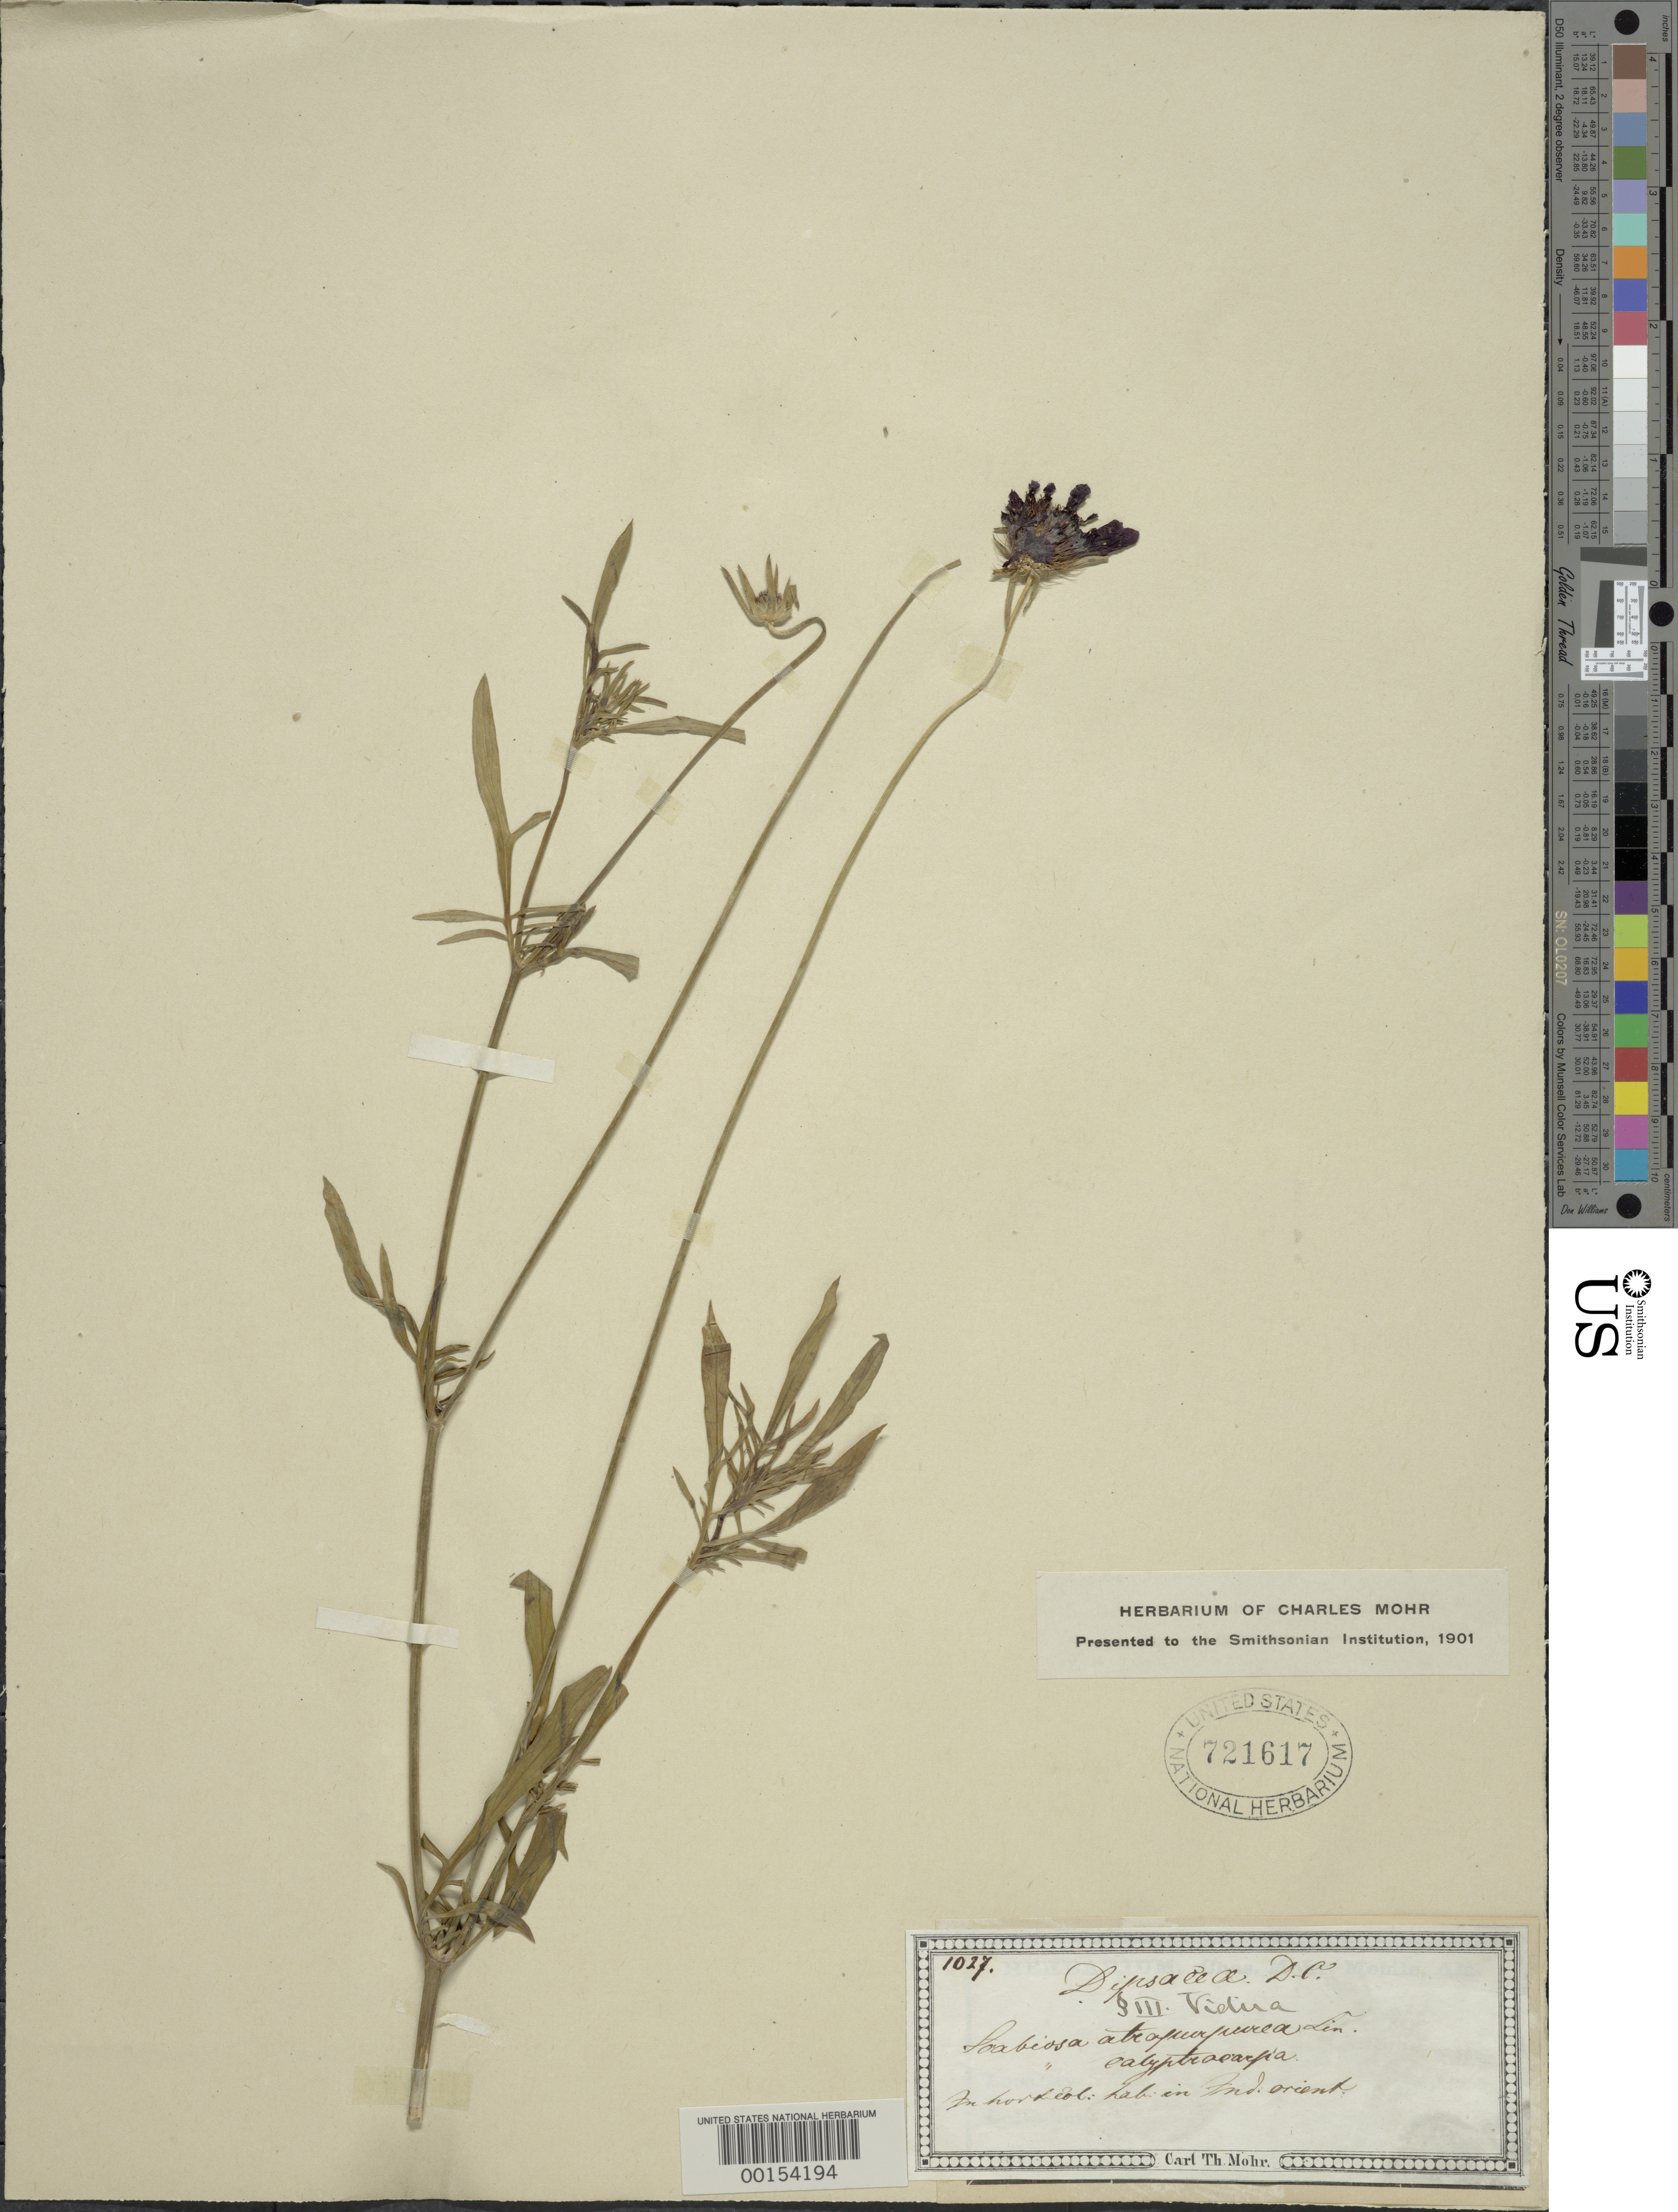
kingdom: Plantae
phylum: Tracheophyta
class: Magnoliopsida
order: Dipsacales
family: Caprifoliaceae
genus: Scabiosa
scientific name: Scabiosa atropurpurea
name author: L.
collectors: C. T. Mohr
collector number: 1027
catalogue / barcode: US 721617